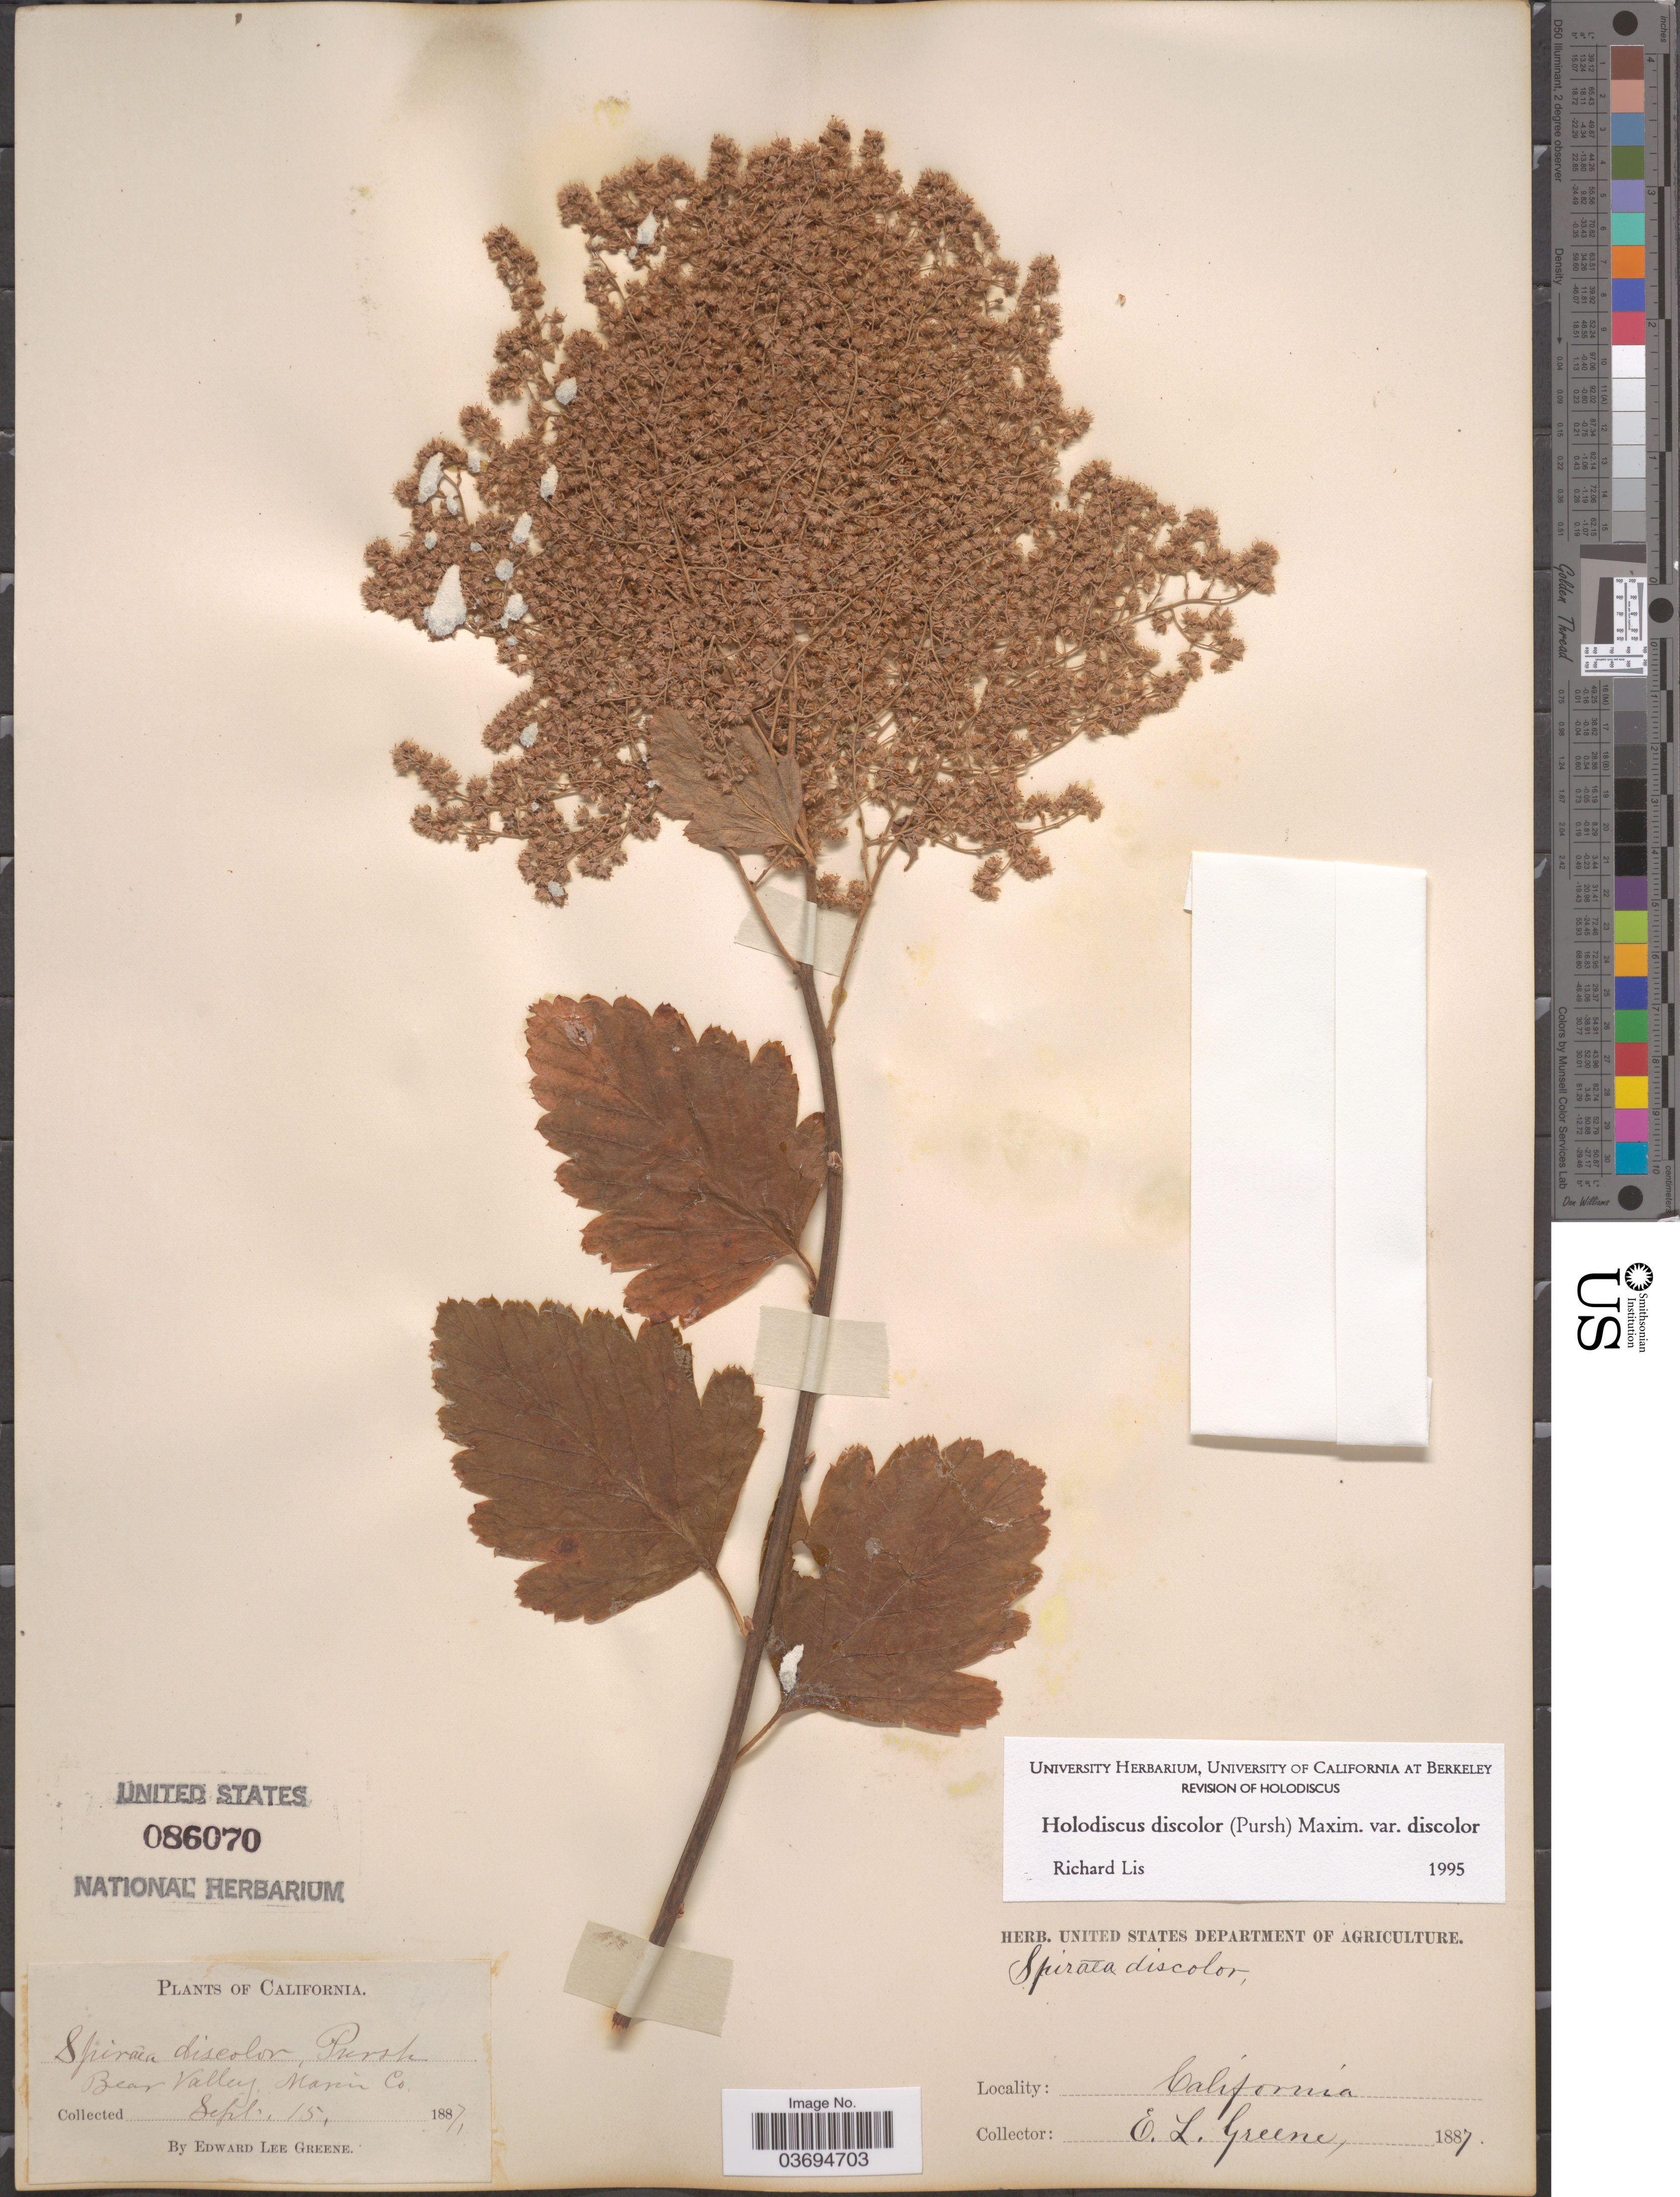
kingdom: Plantae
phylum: Tracheophyta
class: Magnoliopsida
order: Rosales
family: Rosaceae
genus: Holodiscus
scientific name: Holodiscus discolor var. discolor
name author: (Pursh) Maxim.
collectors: E. L. Greene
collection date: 1887-09-15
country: United States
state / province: California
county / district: Marin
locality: Bear Valley, Marin Co.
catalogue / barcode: US 86070